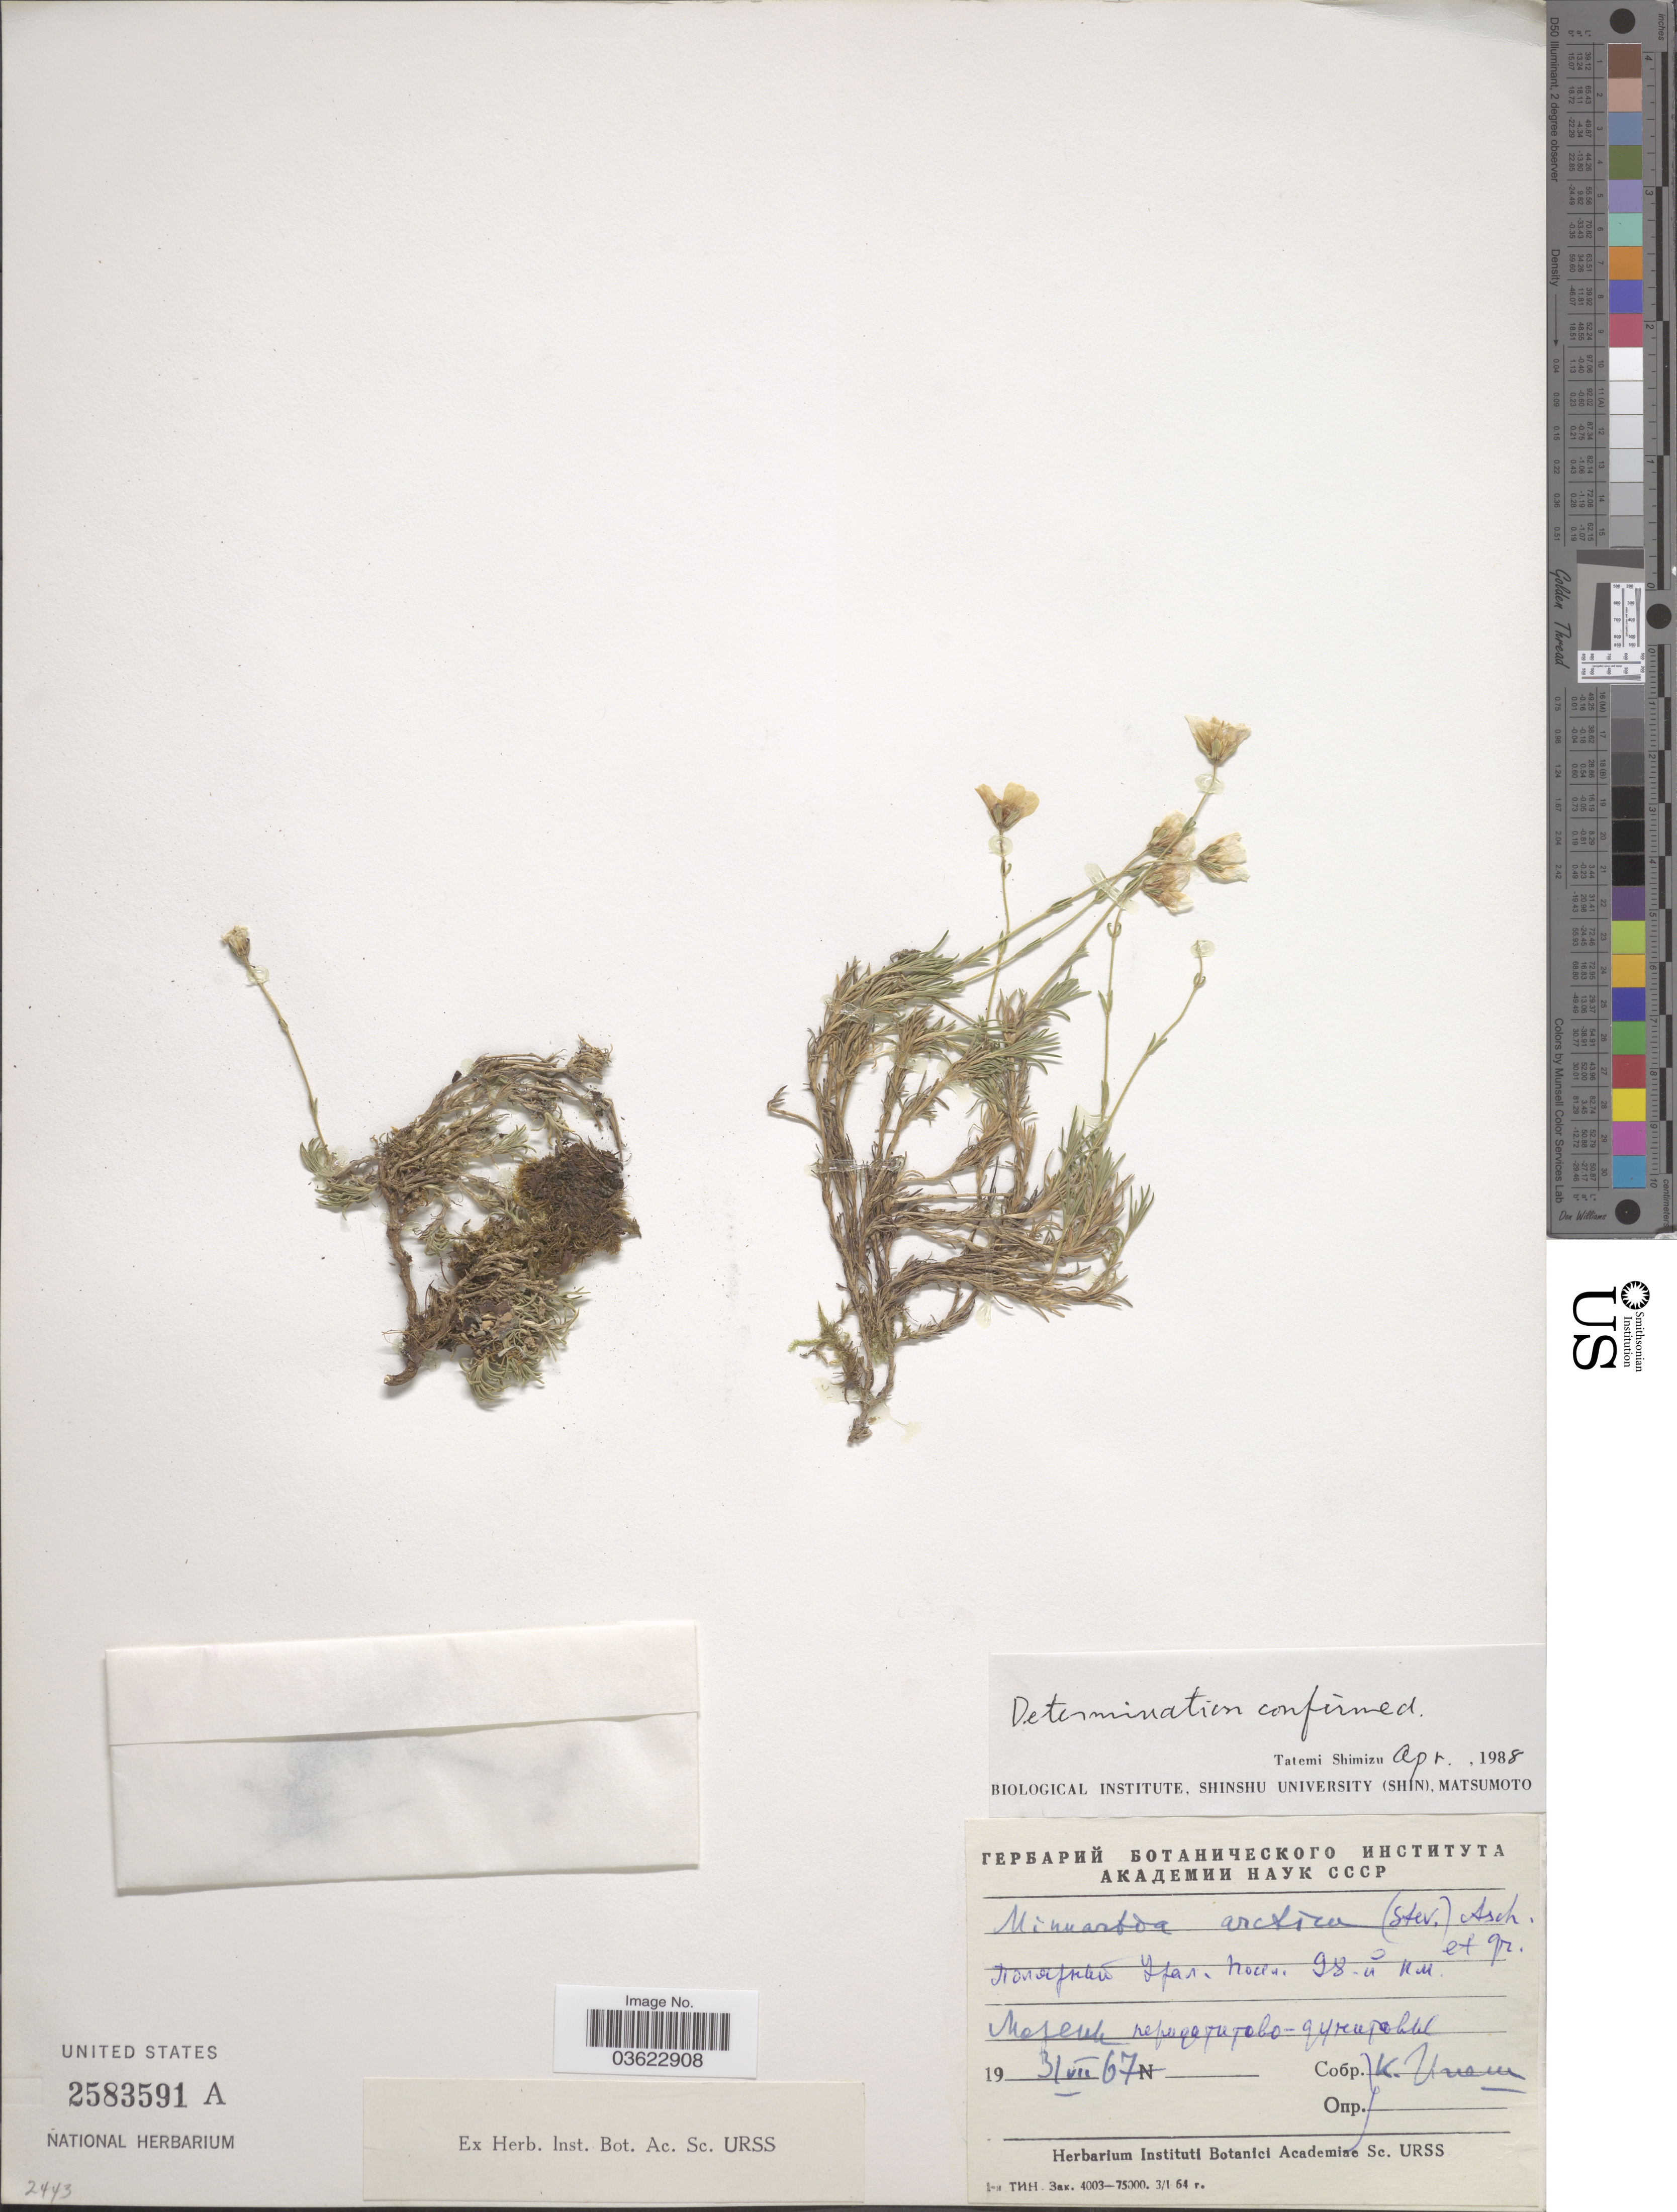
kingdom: Plantae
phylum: Tracheophyta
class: Magnoliopsida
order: Caryophyllales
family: Caryophyllaceae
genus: Cherleria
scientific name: Cherleria arctica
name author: (Steven ex Ser.) A.J. Moore & Dillenb.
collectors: K. Ipesh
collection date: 1967-07-31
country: Russian Federation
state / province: Komi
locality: Polar Urals, village 98 km.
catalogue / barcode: US 2583591A